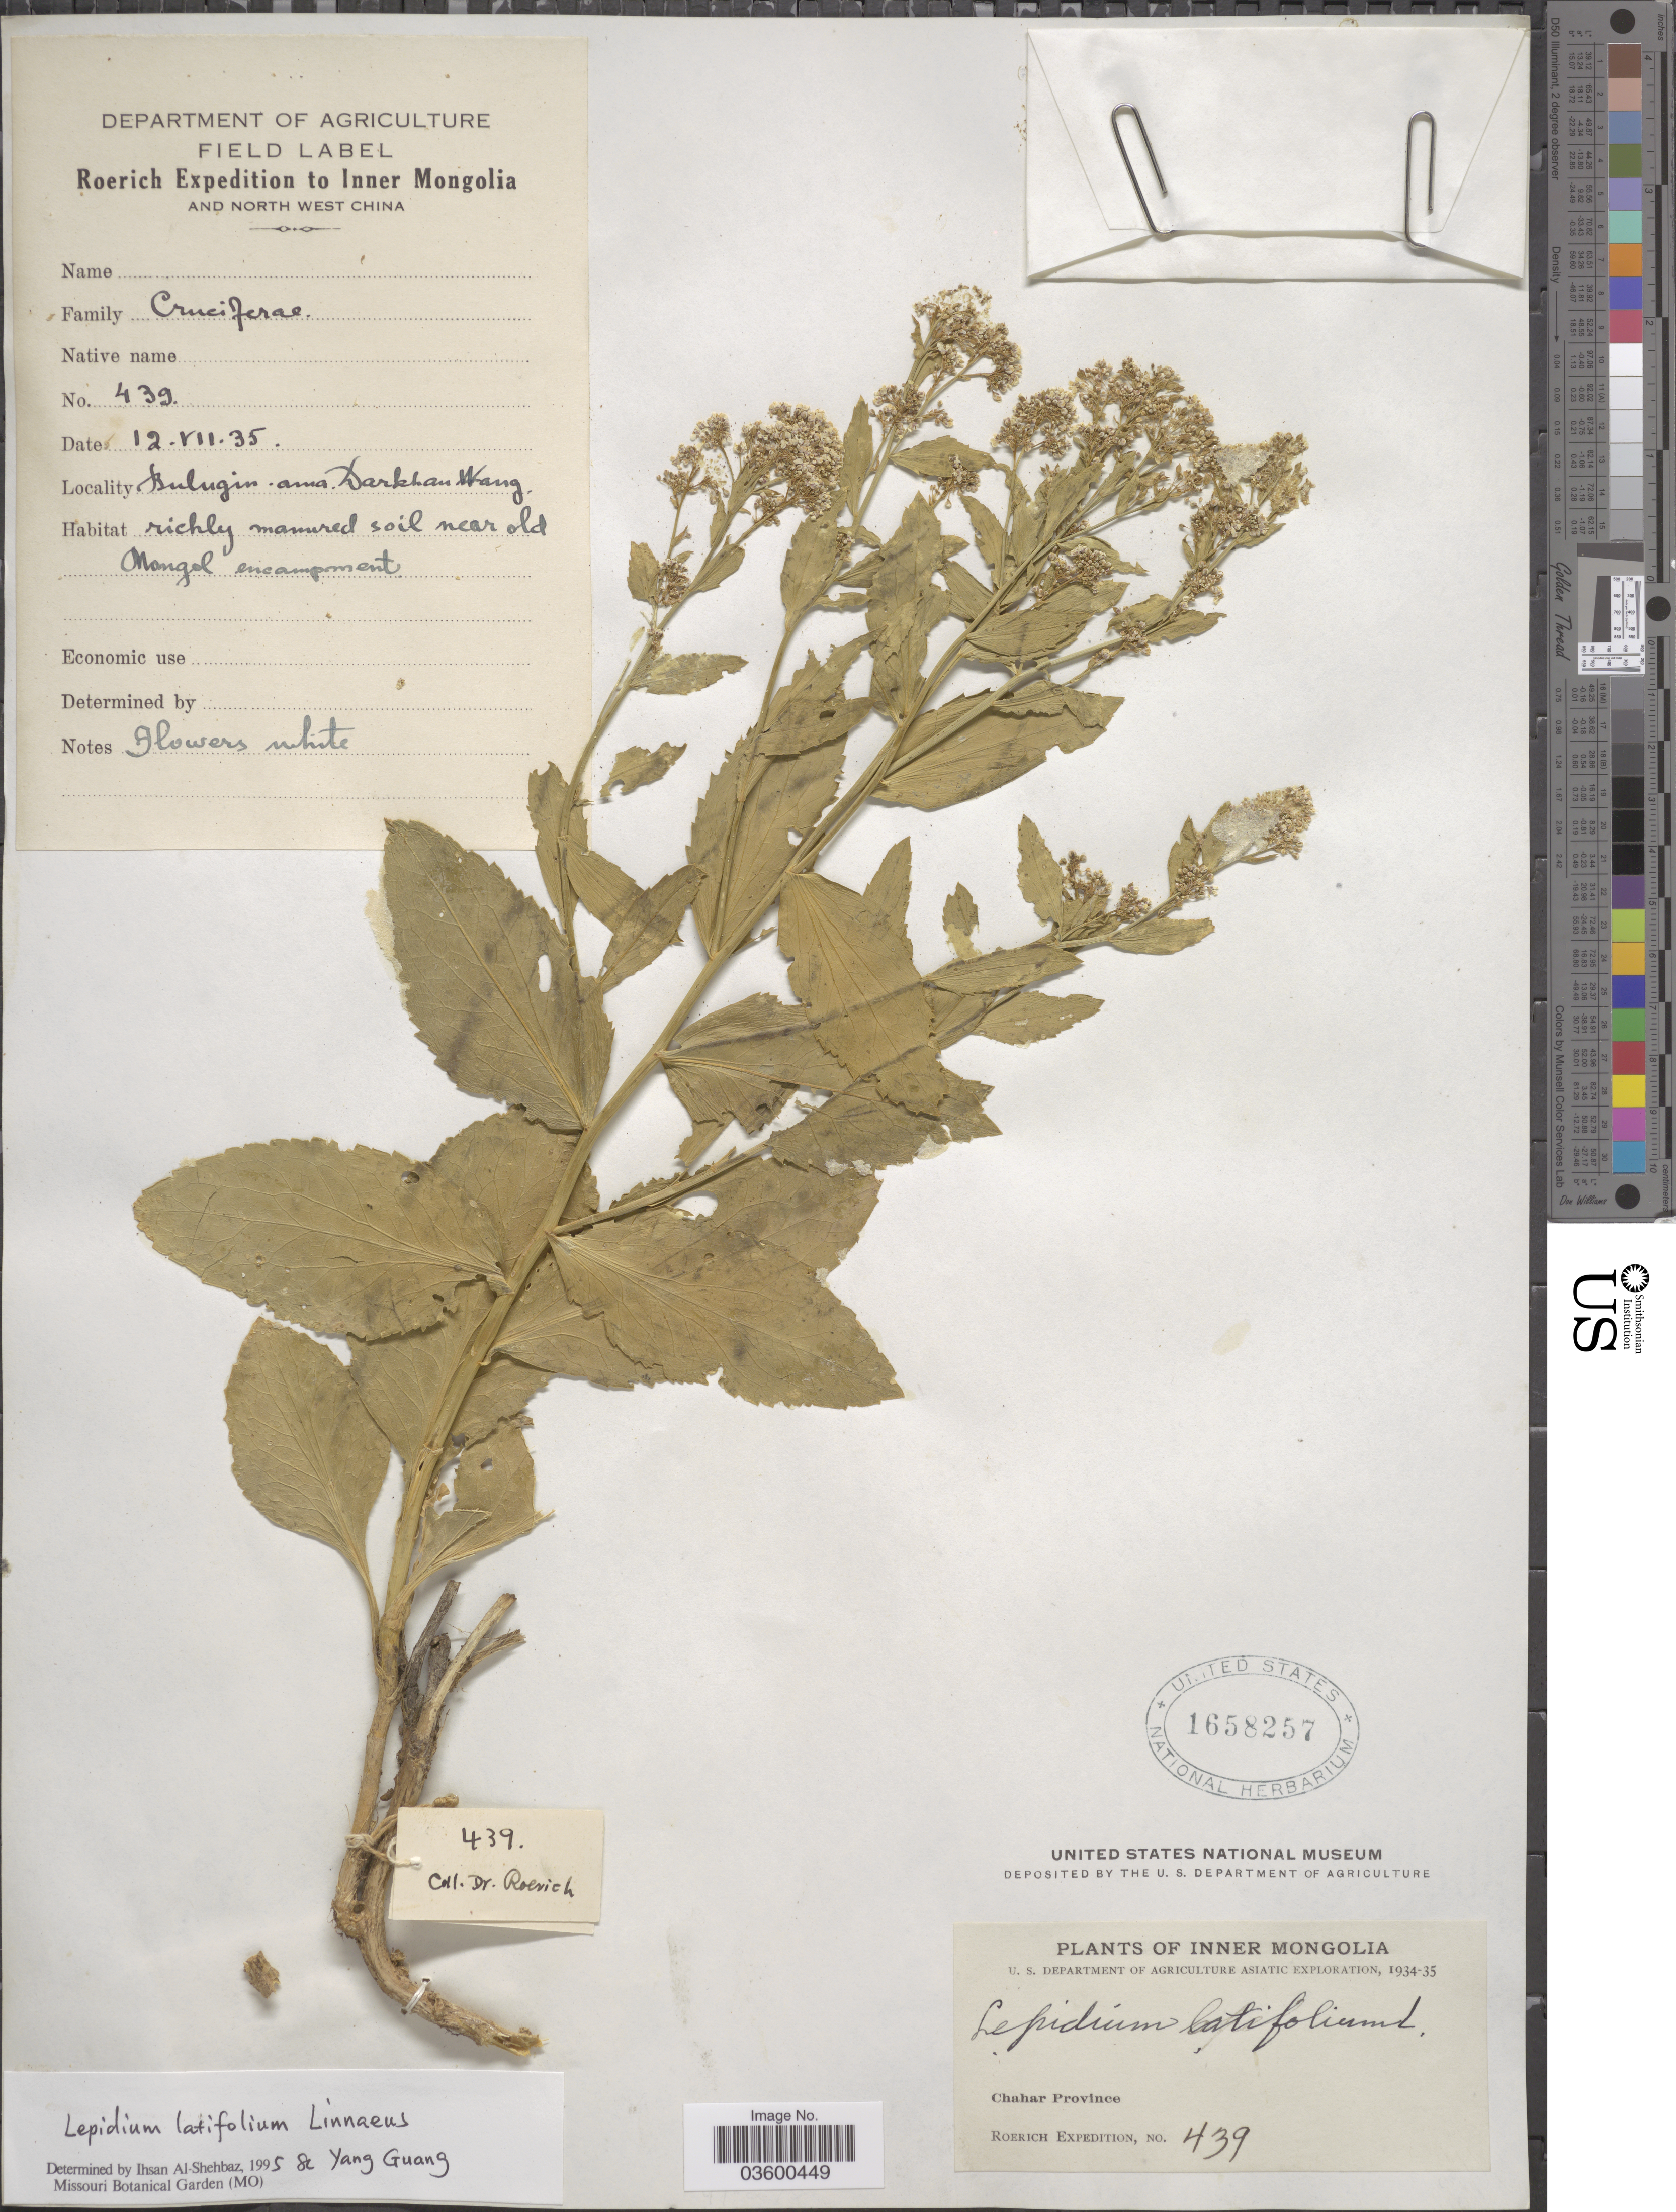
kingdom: Plantae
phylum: Tracheophyta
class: Magnoliopsida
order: Brassicales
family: Brassicaceae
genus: Lepidium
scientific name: Lepidium latifolium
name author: L.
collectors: Roerich Expedition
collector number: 439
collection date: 1935-07-12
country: China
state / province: Nei Monggol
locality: Inner Mongolia. Bulugin-ama. Darkhan Wang. Chahar Province. Near old Mongol encampment.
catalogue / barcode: US 1658257